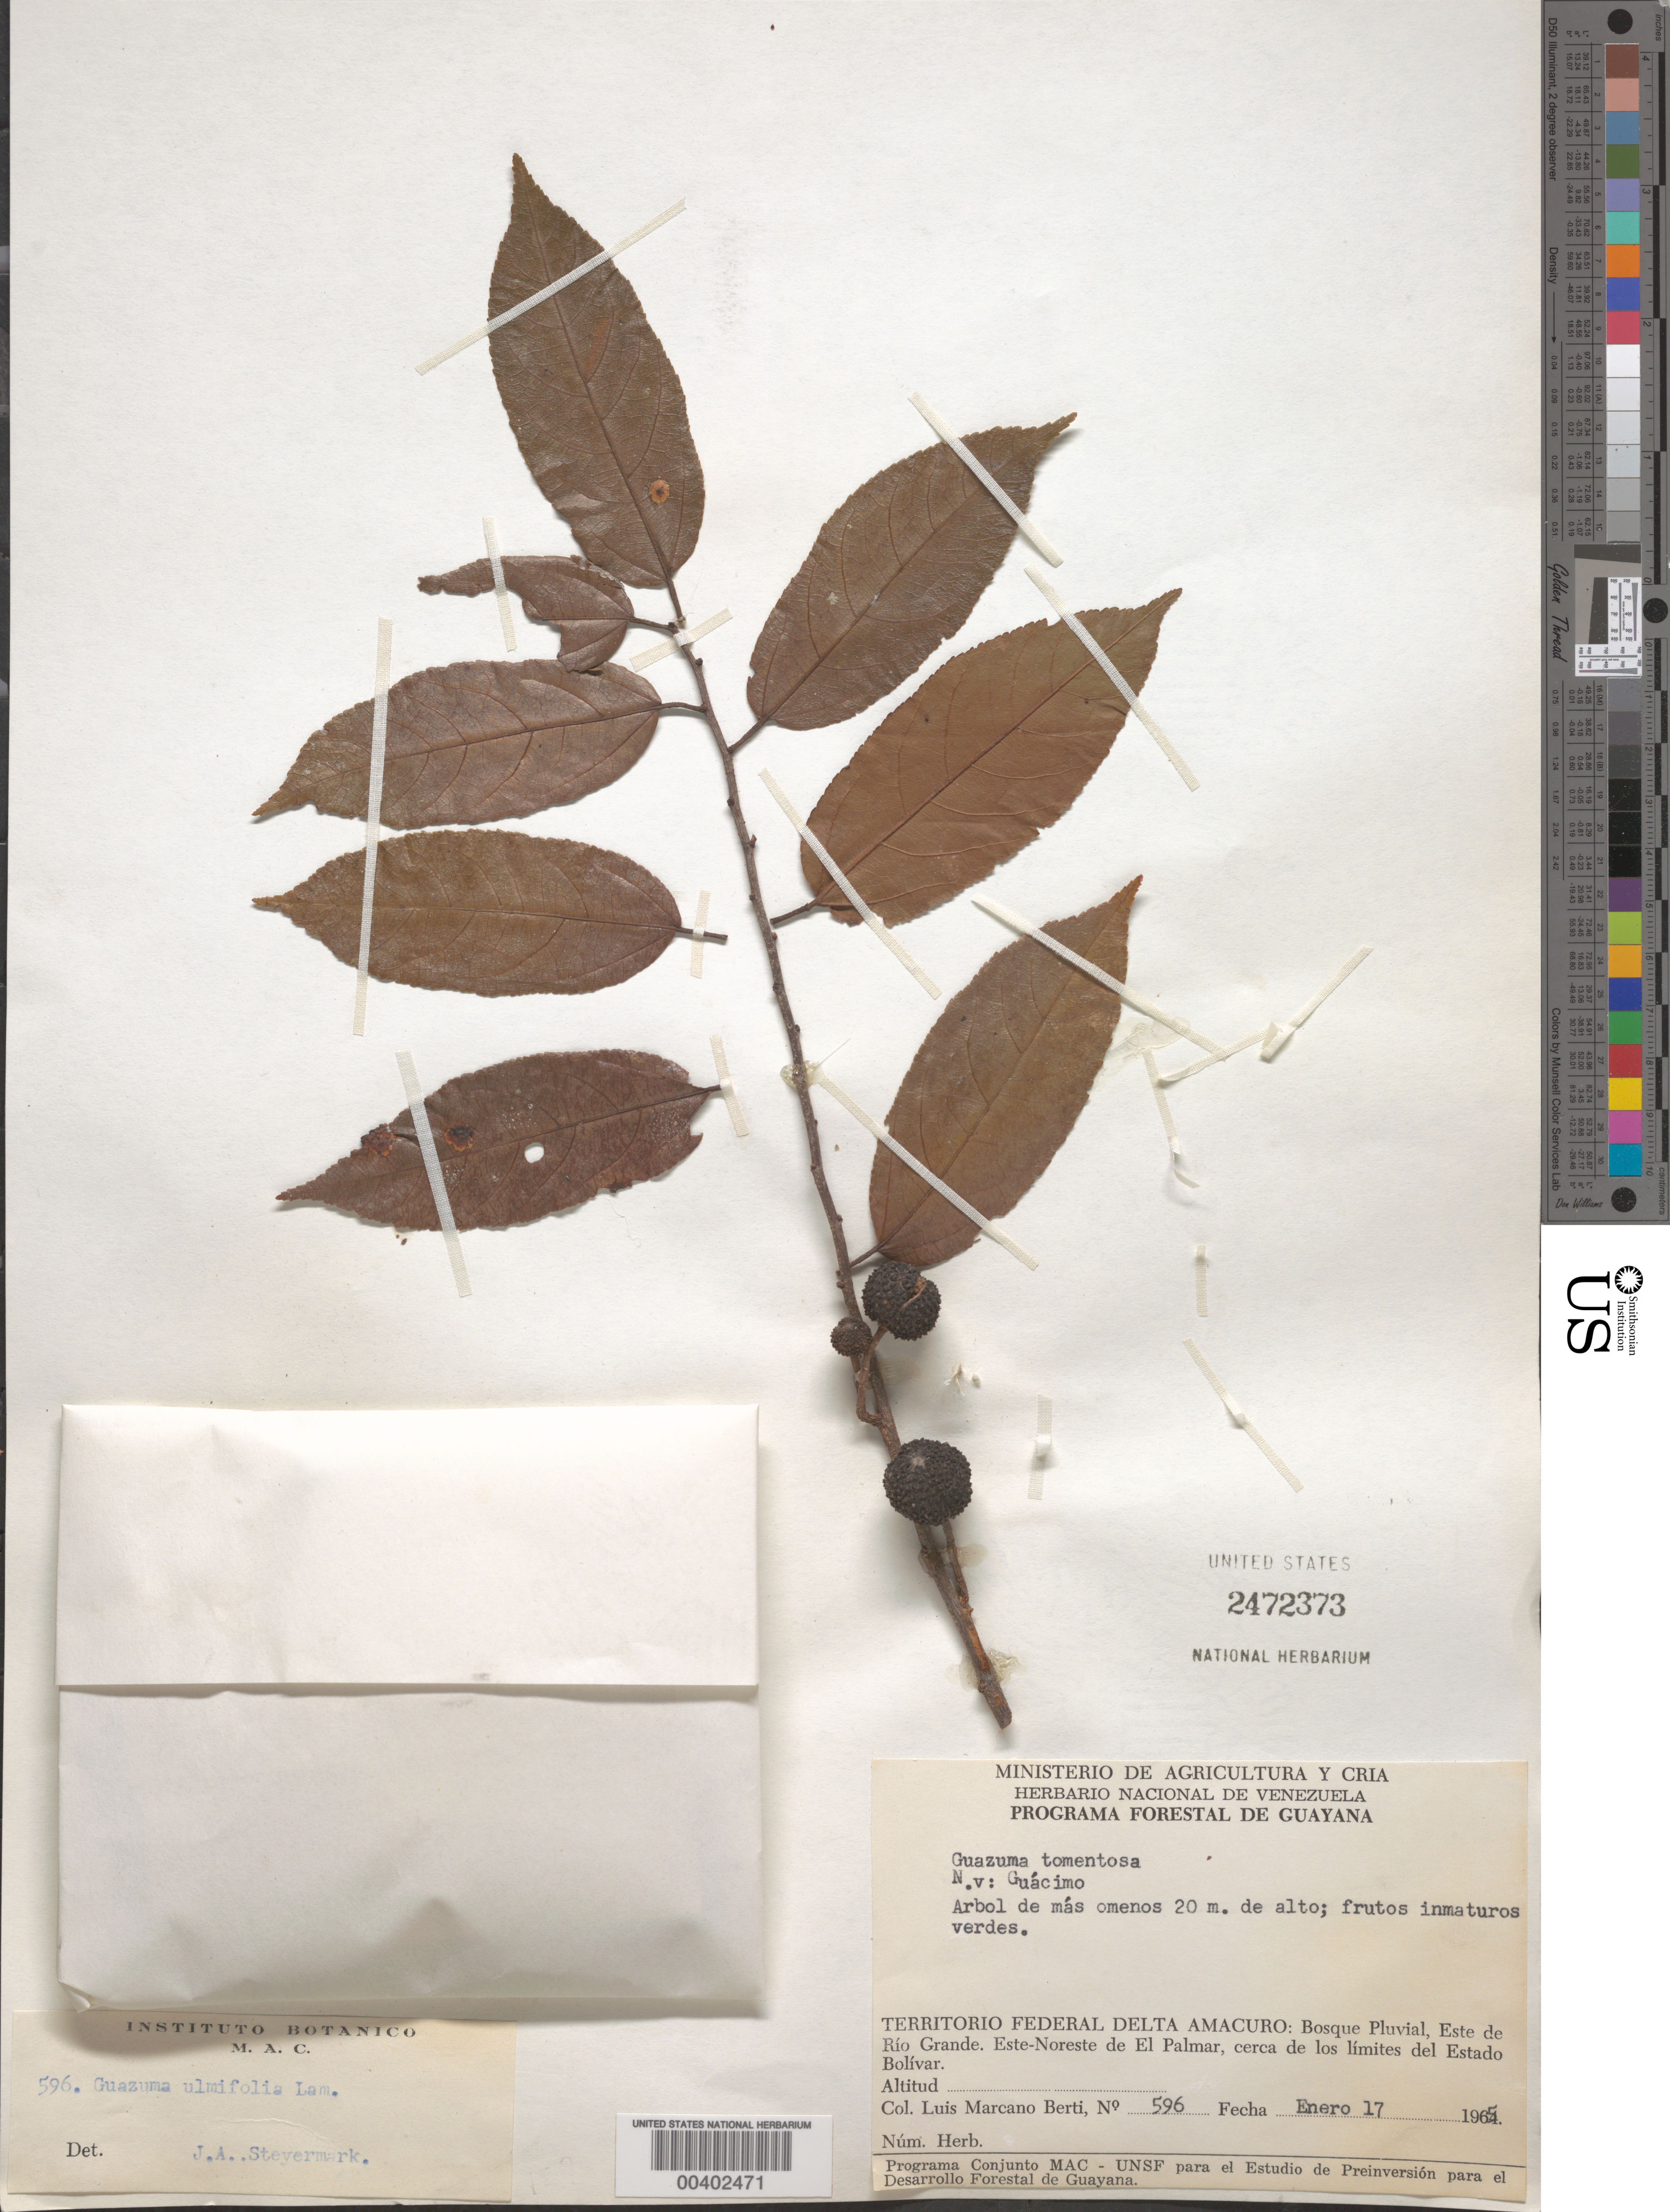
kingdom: Plantae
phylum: Tracheophyta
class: Magnoliopsida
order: Malvales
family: Malvaceae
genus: Guazuma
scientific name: Guazuma ulmifolia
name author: Lam.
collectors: L. Marcano-Berti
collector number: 596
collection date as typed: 17 Jan 1965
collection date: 1965-01-17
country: Venezuela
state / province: Delta Amacuro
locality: E de Río Grande. ENE de El Palmar, cerca de los límites del Estado Bolívar.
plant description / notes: Common name: Guácimo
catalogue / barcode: US 2472373